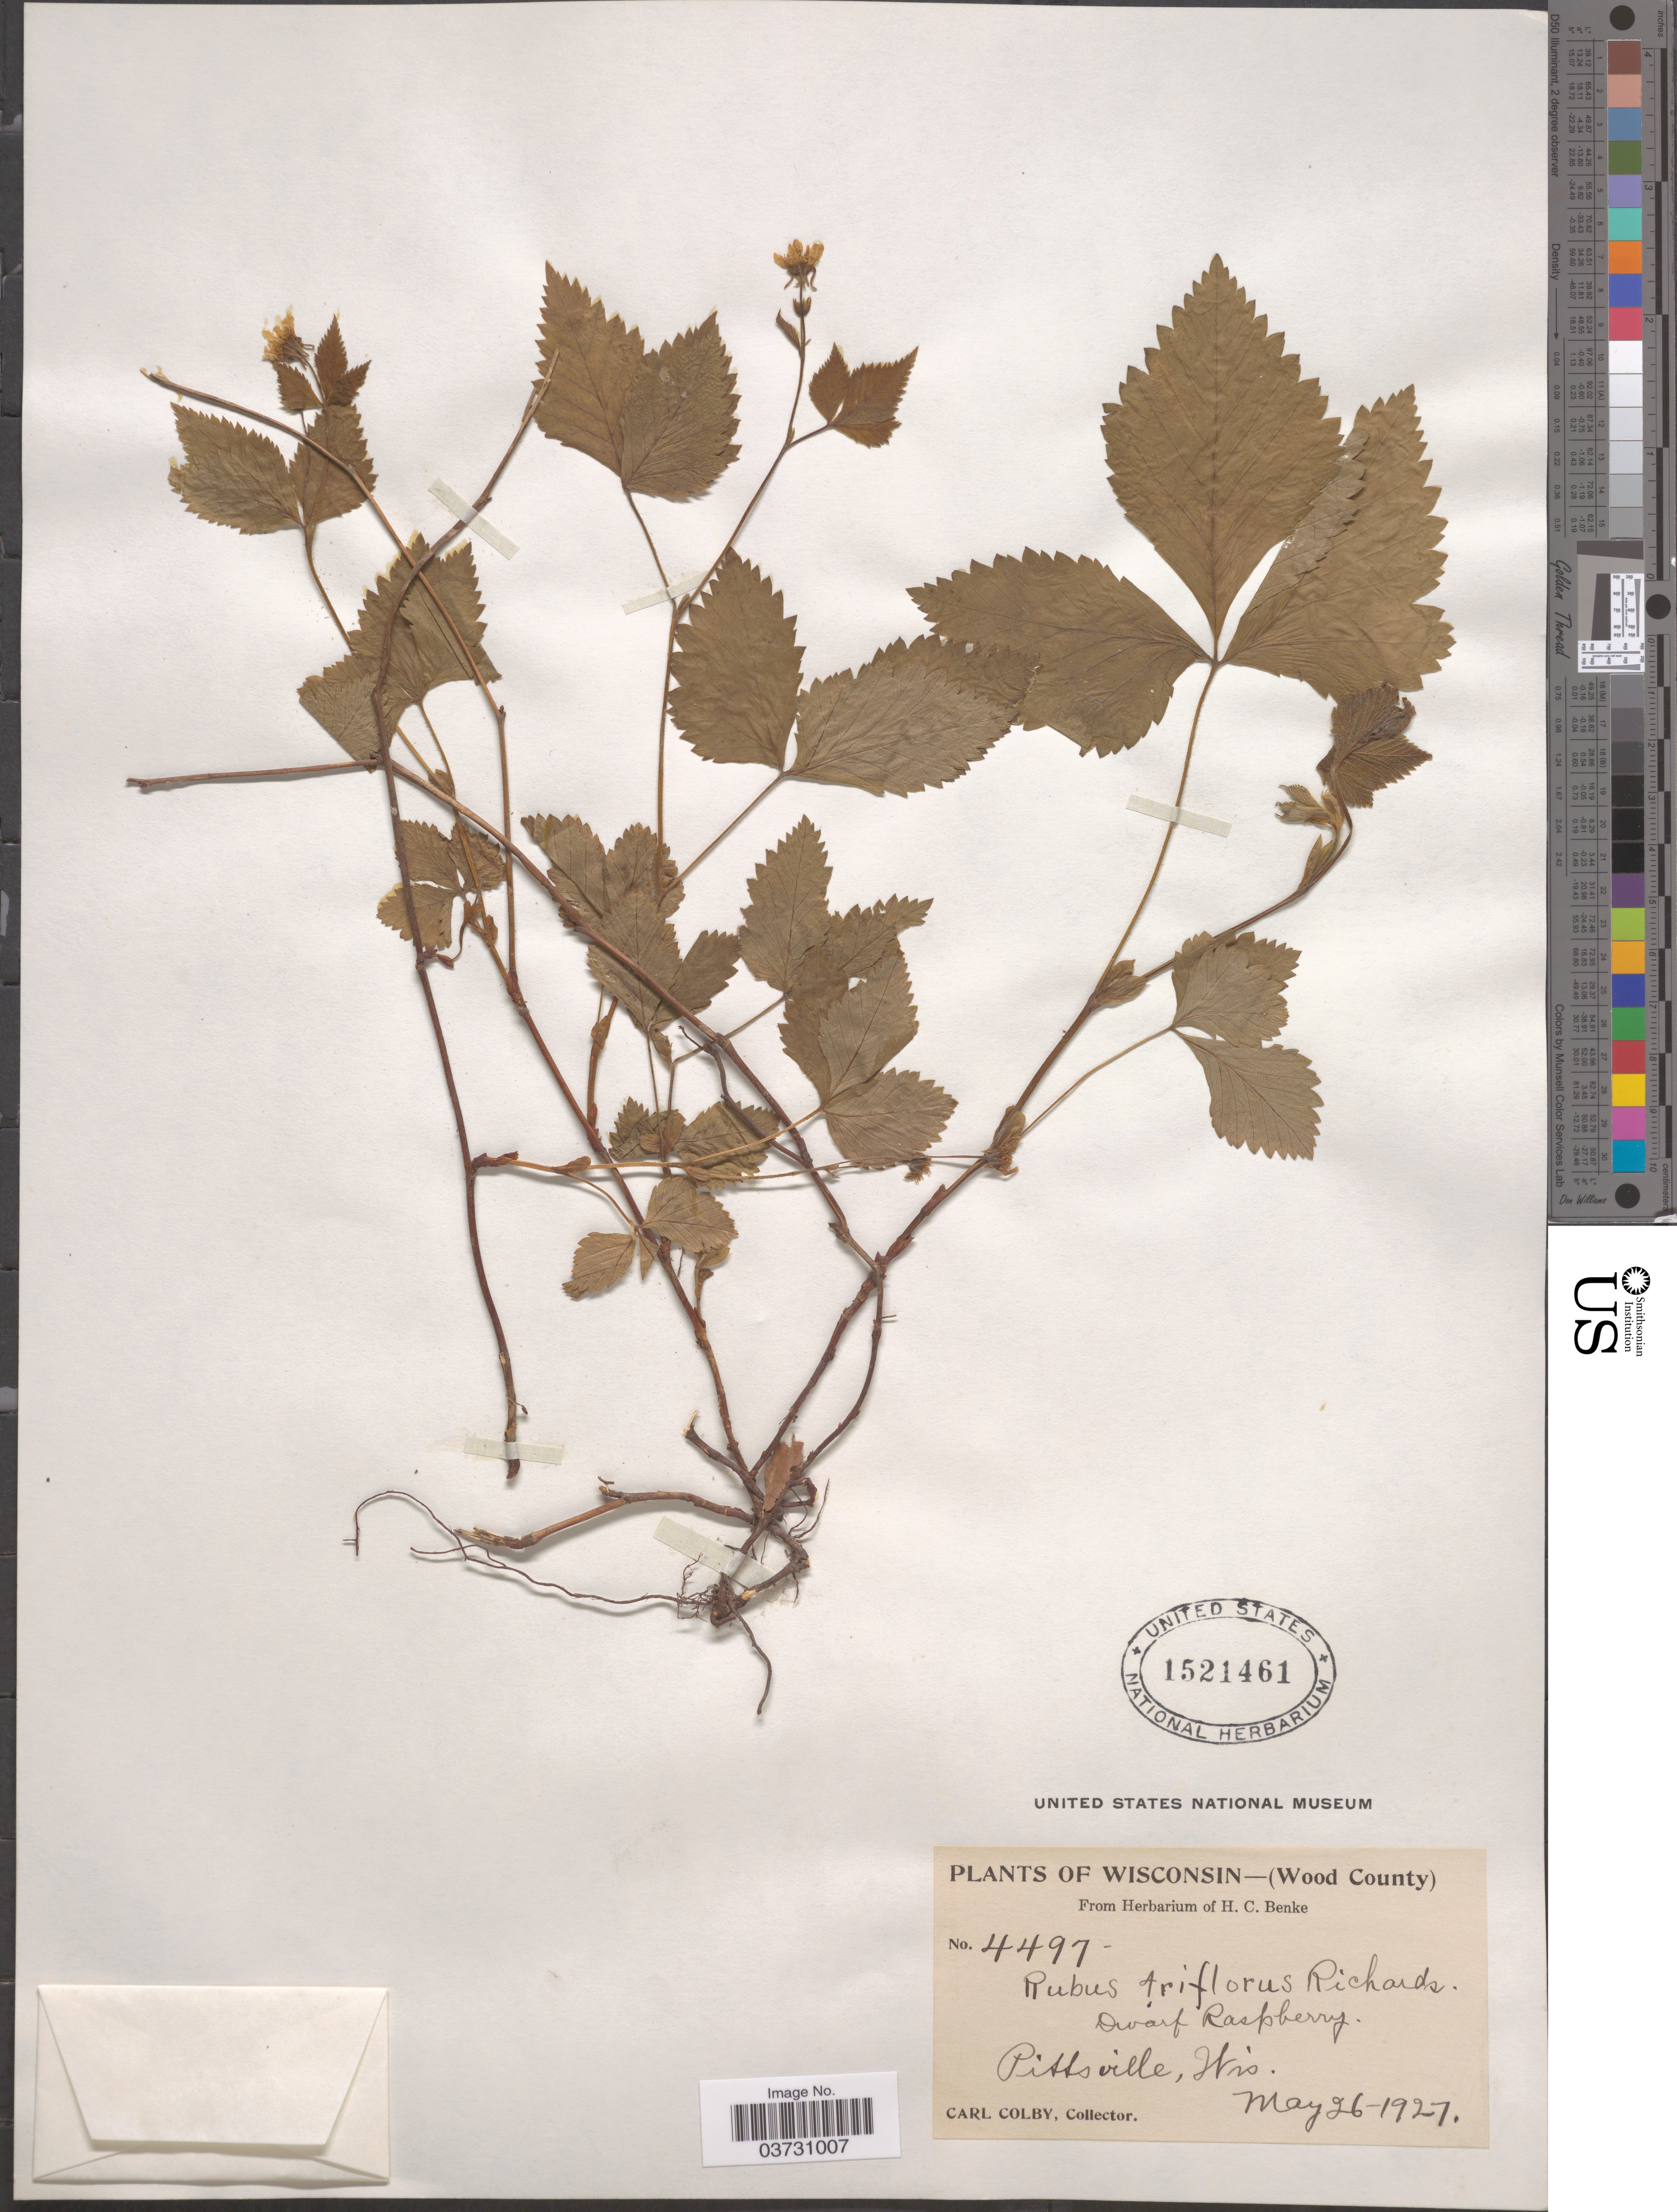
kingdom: Plantae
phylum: Tracheophyta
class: Magnoliopsida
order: Rosales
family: Rosaceae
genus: Rubus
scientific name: Rubus pubescens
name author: Raf.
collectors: C. Colby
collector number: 4497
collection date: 1927-05-26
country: United States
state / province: Wisconsin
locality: (Wood County) Pittsville.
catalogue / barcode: US 1521461